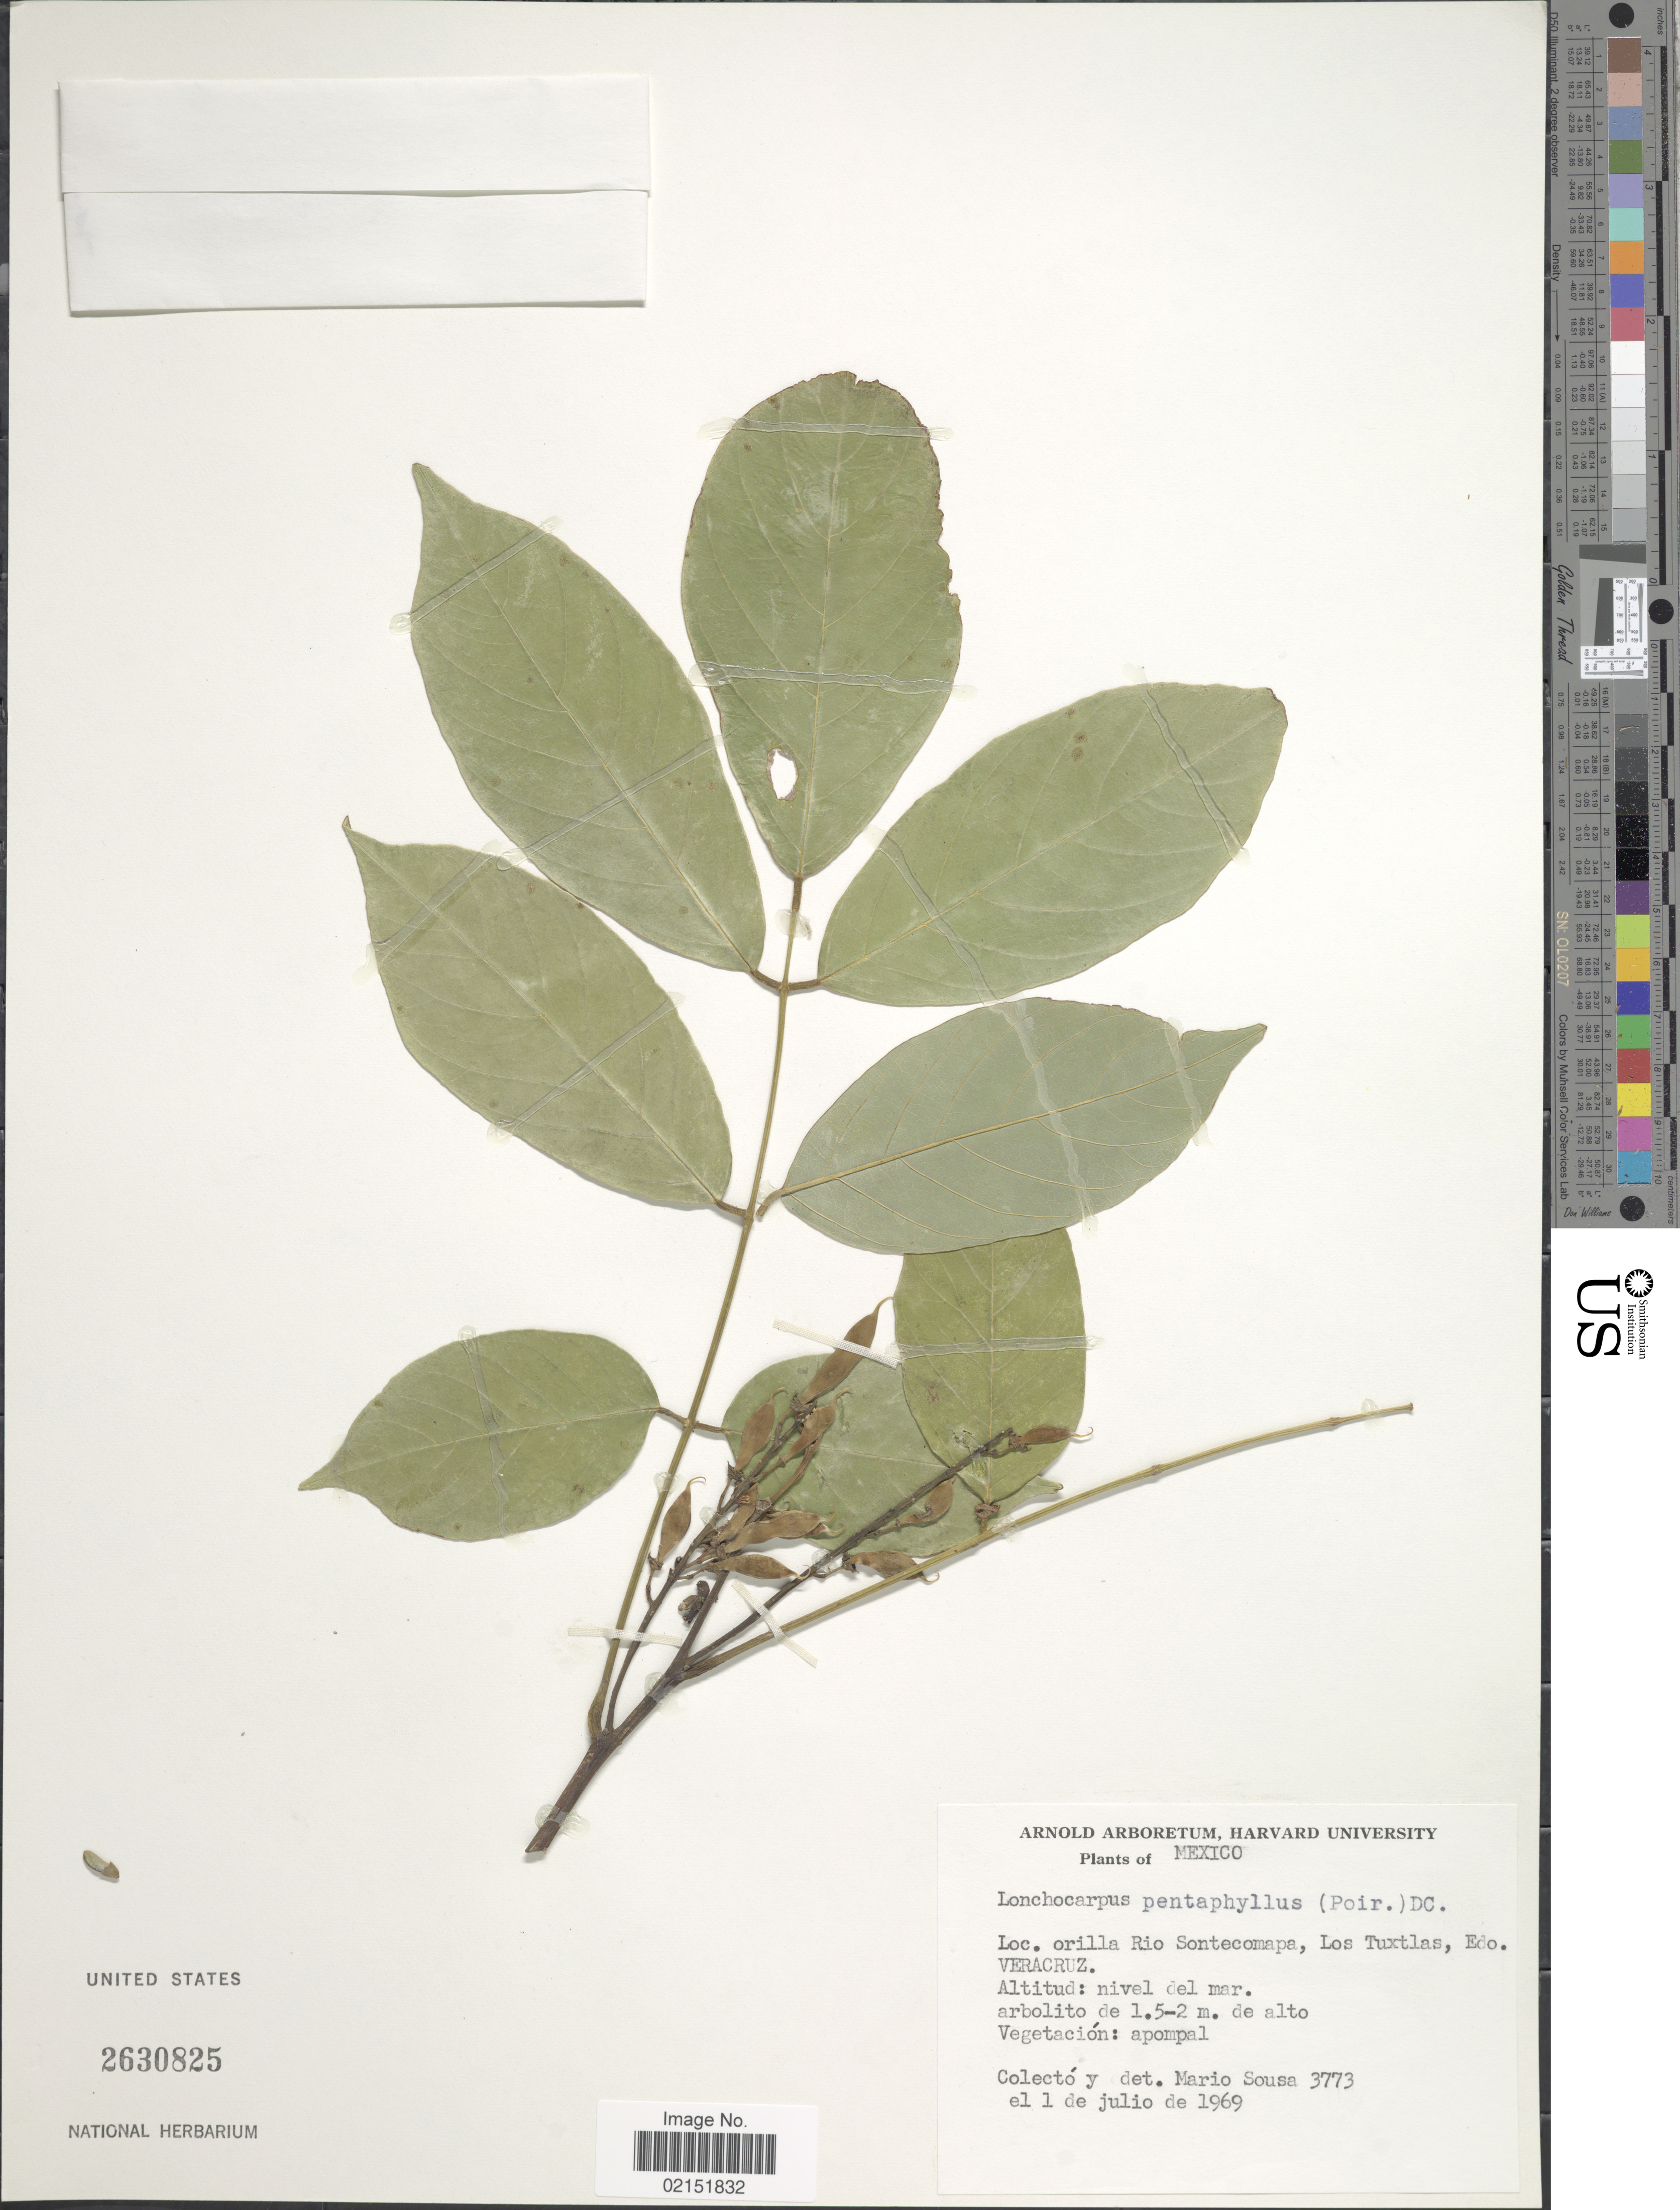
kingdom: Plantae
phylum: Tracheophyta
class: Magnoliopsida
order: Fabales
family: Fabaceae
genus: Lonchocarpus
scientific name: Lonchocarpus pentaphyllus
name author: (Poir.) DC.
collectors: M. Sousa S.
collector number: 3773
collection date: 1969-07-01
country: Mexico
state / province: Veracruz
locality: Orilla Rio Sontecomapa, Los Tuxtlas, Edo. Veracruz, vegetacion: apompal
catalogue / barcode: US 2630825